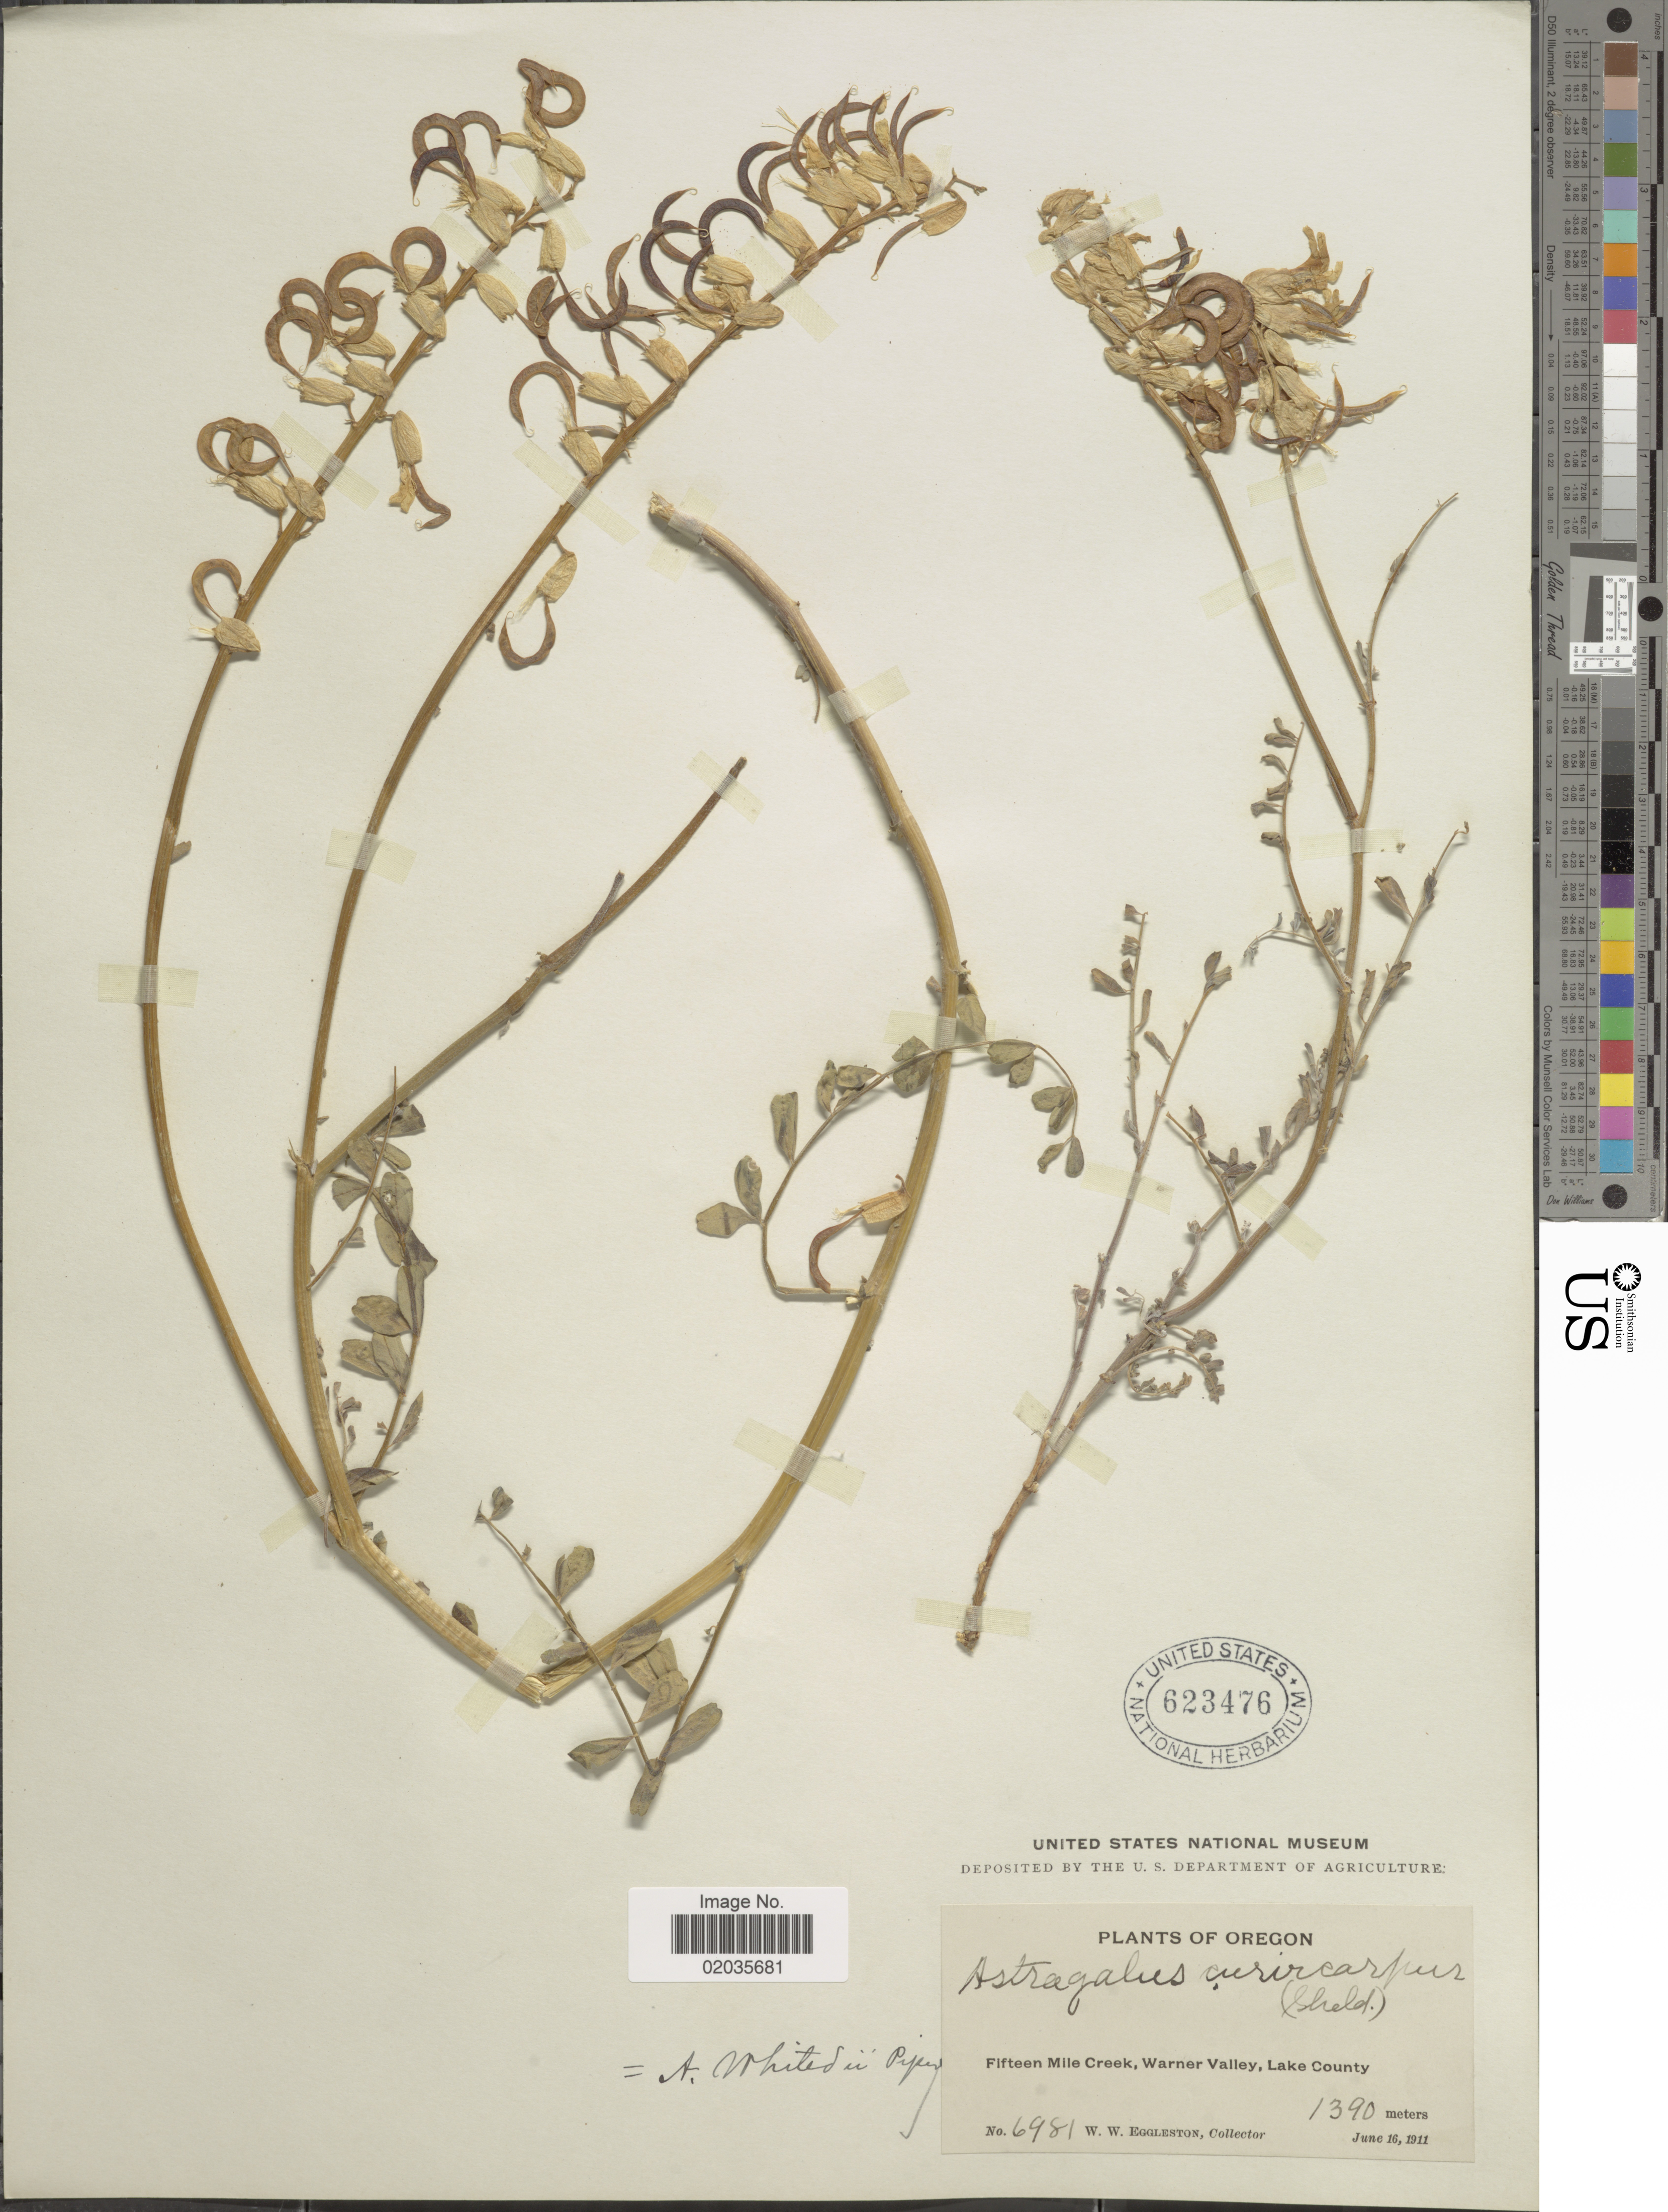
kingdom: Plantae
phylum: Tracheophyta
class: Magnoliopsida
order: Fabales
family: Fabaceae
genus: Astragalus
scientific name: Astragalus whitedii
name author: Piper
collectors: W. W. Eggleston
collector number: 6981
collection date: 1911-06-16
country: United States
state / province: Oregon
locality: Fifteen Mile Creek, Warner Valley, Lake County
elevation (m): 1390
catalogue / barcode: US 623476